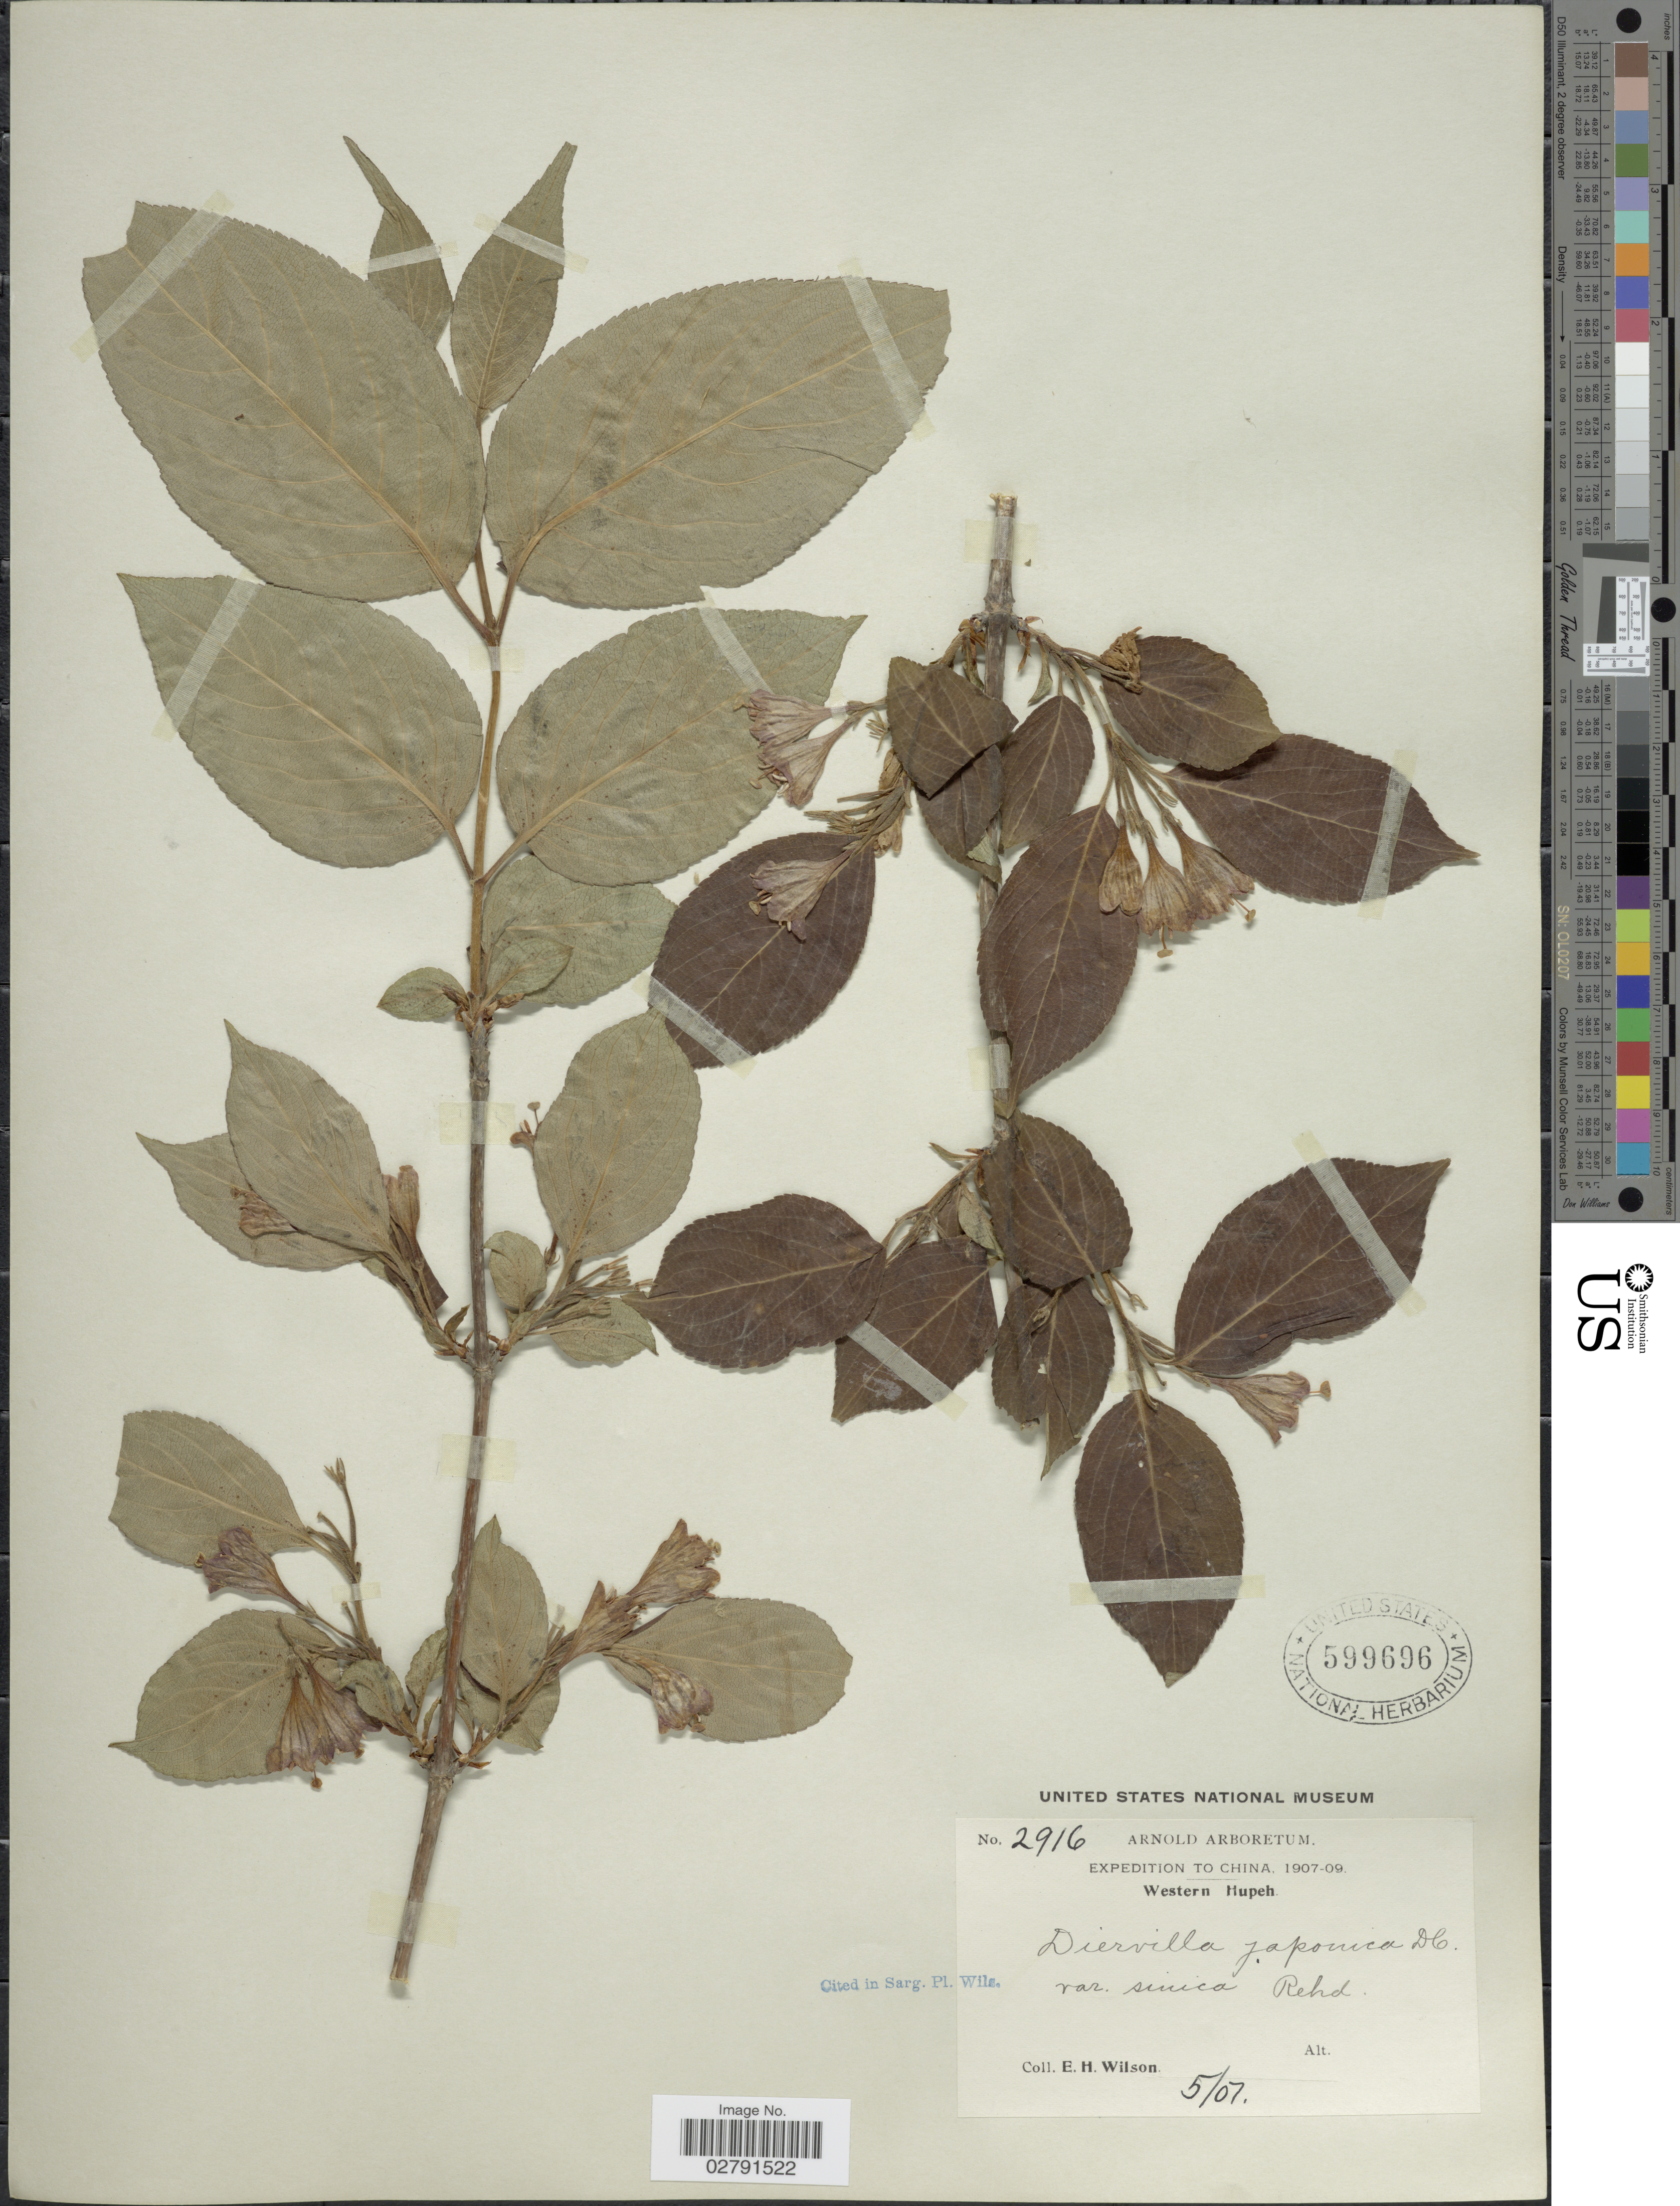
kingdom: Plantae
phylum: Tracheophyta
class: Magnoliopsida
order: Dipsacales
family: Caprifoliaceae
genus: Diervilla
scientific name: Diervilla japonica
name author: (Thunb.) DC.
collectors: E. Wilson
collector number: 2916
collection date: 1907-05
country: China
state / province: Hubei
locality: Western Hupeh.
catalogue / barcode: US 599696